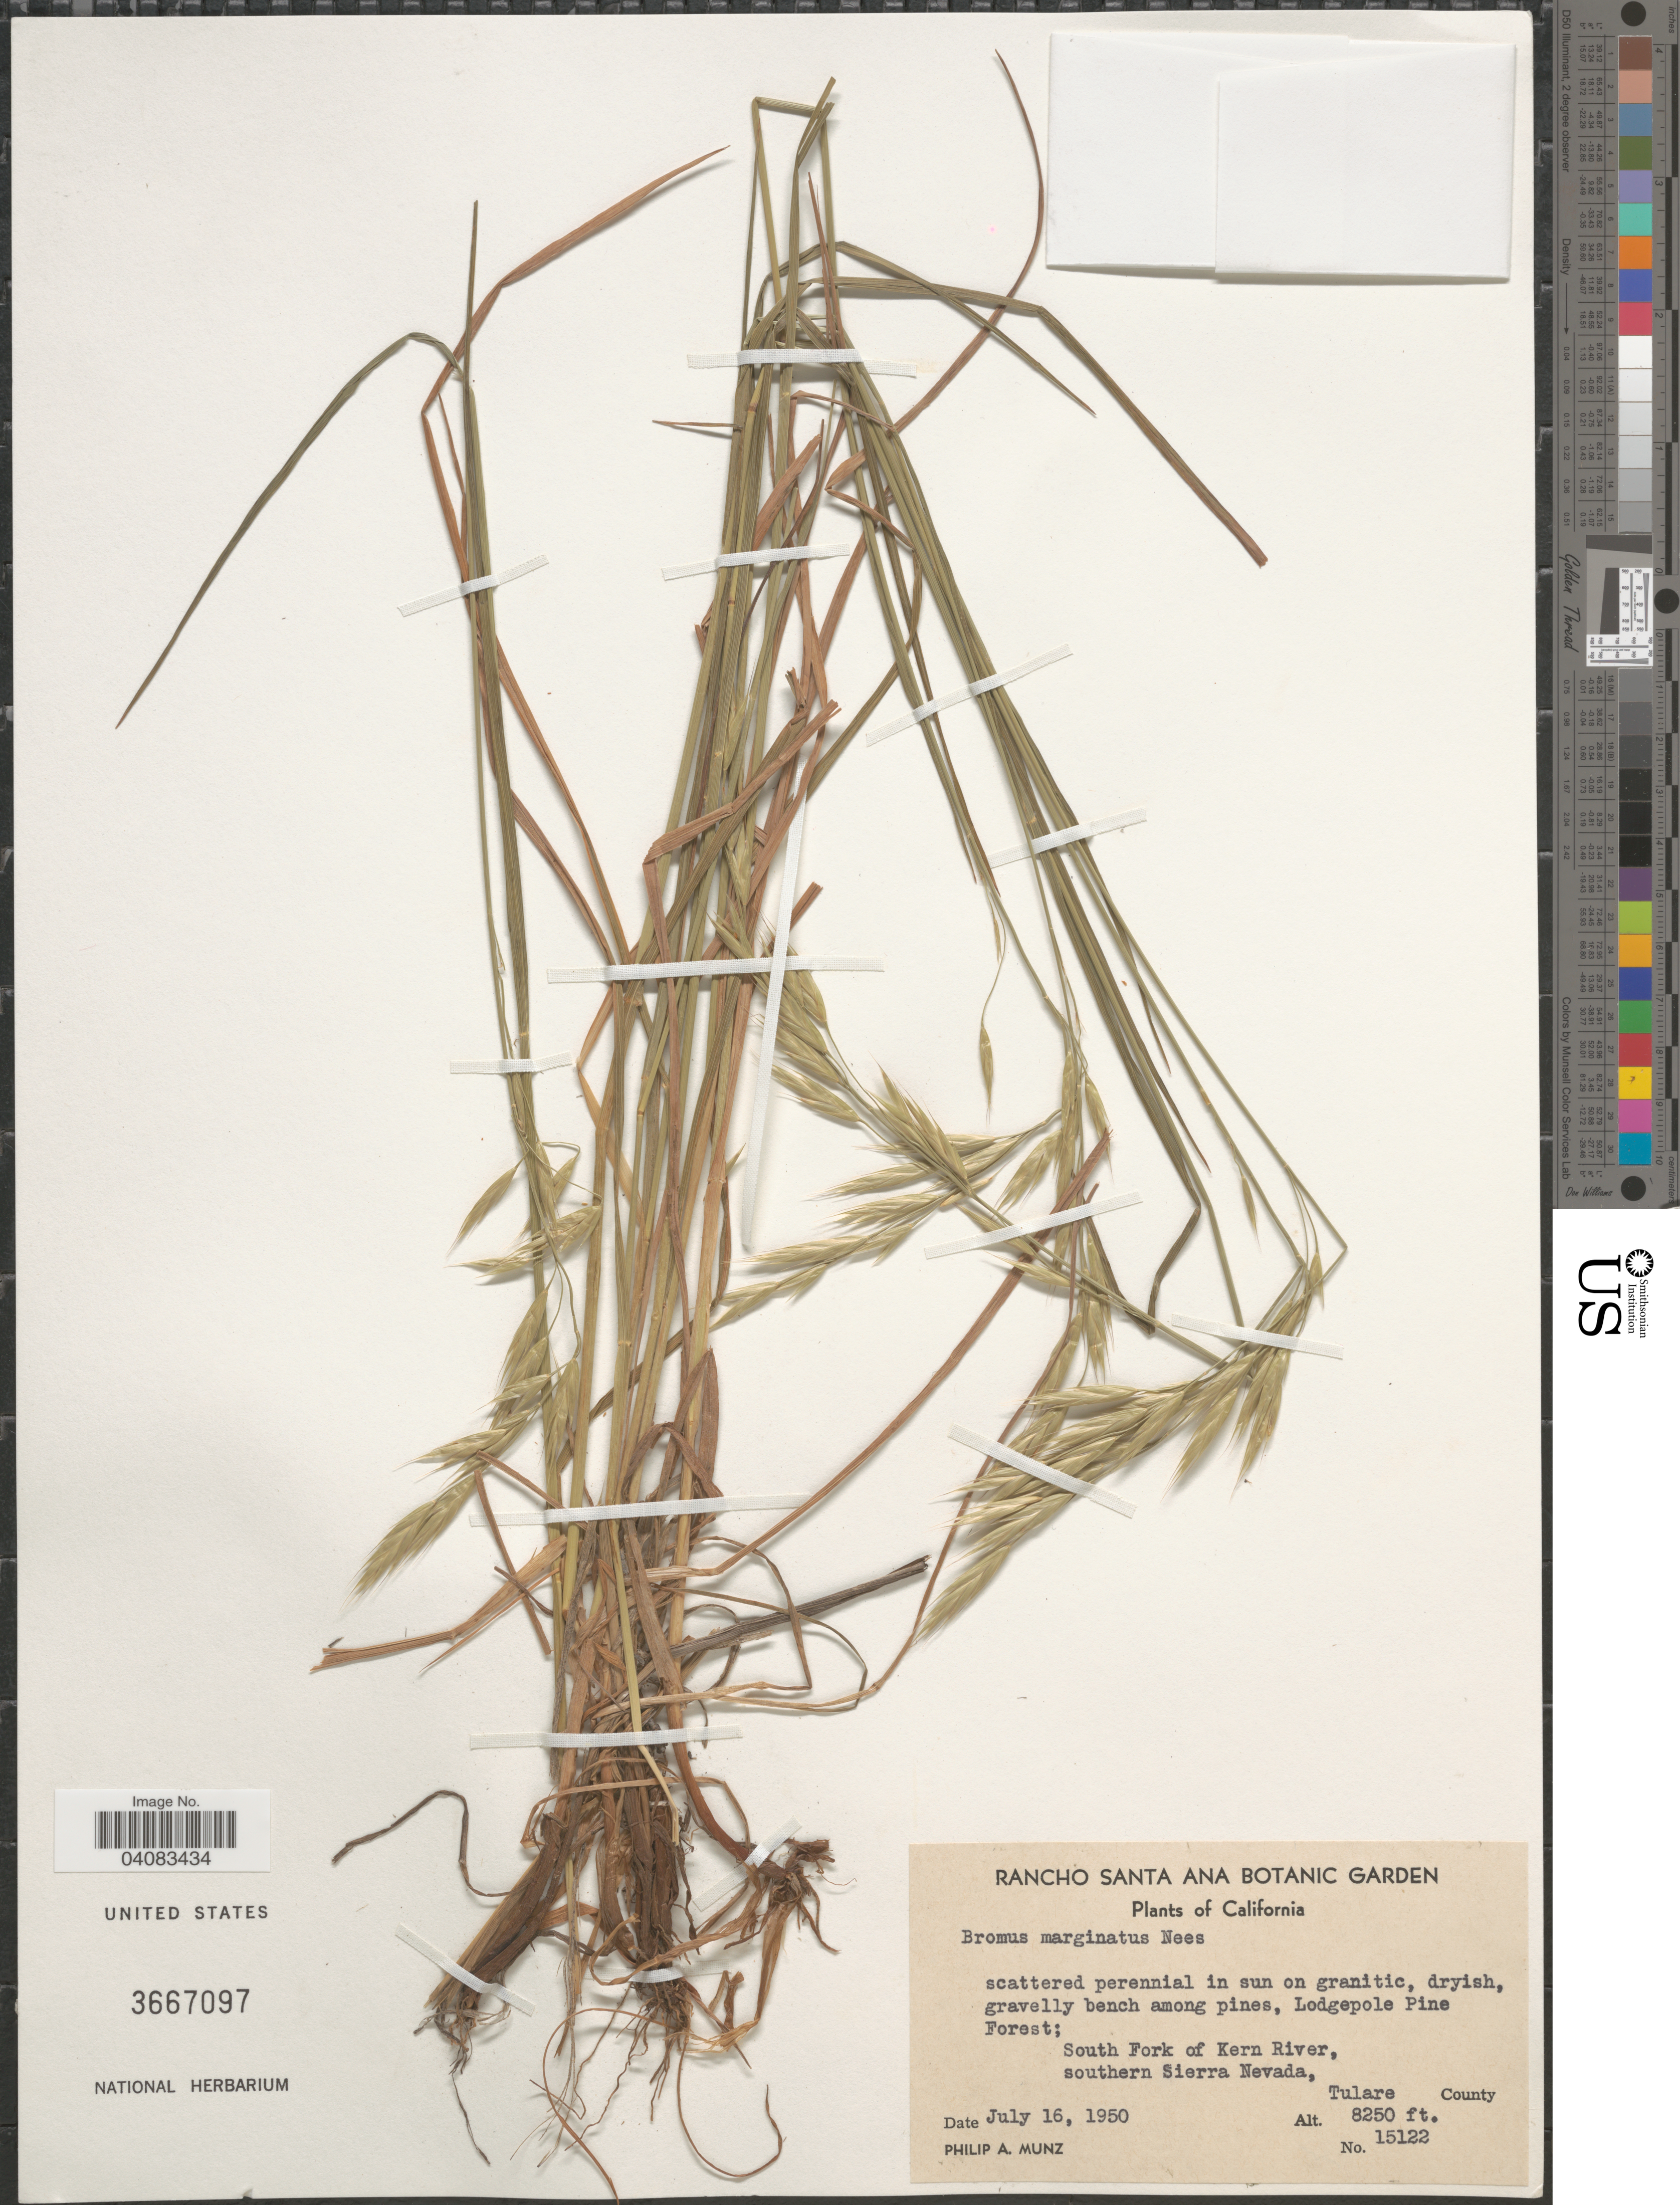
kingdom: Plantae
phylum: Tracheophyta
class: Liliopsida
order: Poales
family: Poaceae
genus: Bromus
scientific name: Bromus marginatus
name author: Nees ex Steud.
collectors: P. A. Munz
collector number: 15122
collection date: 1950-07-16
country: United States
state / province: California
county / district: Tulare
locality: Lodgepole Pine Forest; South Fork of Kern River, southern Sierra Nevada, Tulare County.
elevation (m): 2515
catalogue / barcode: US 3667097